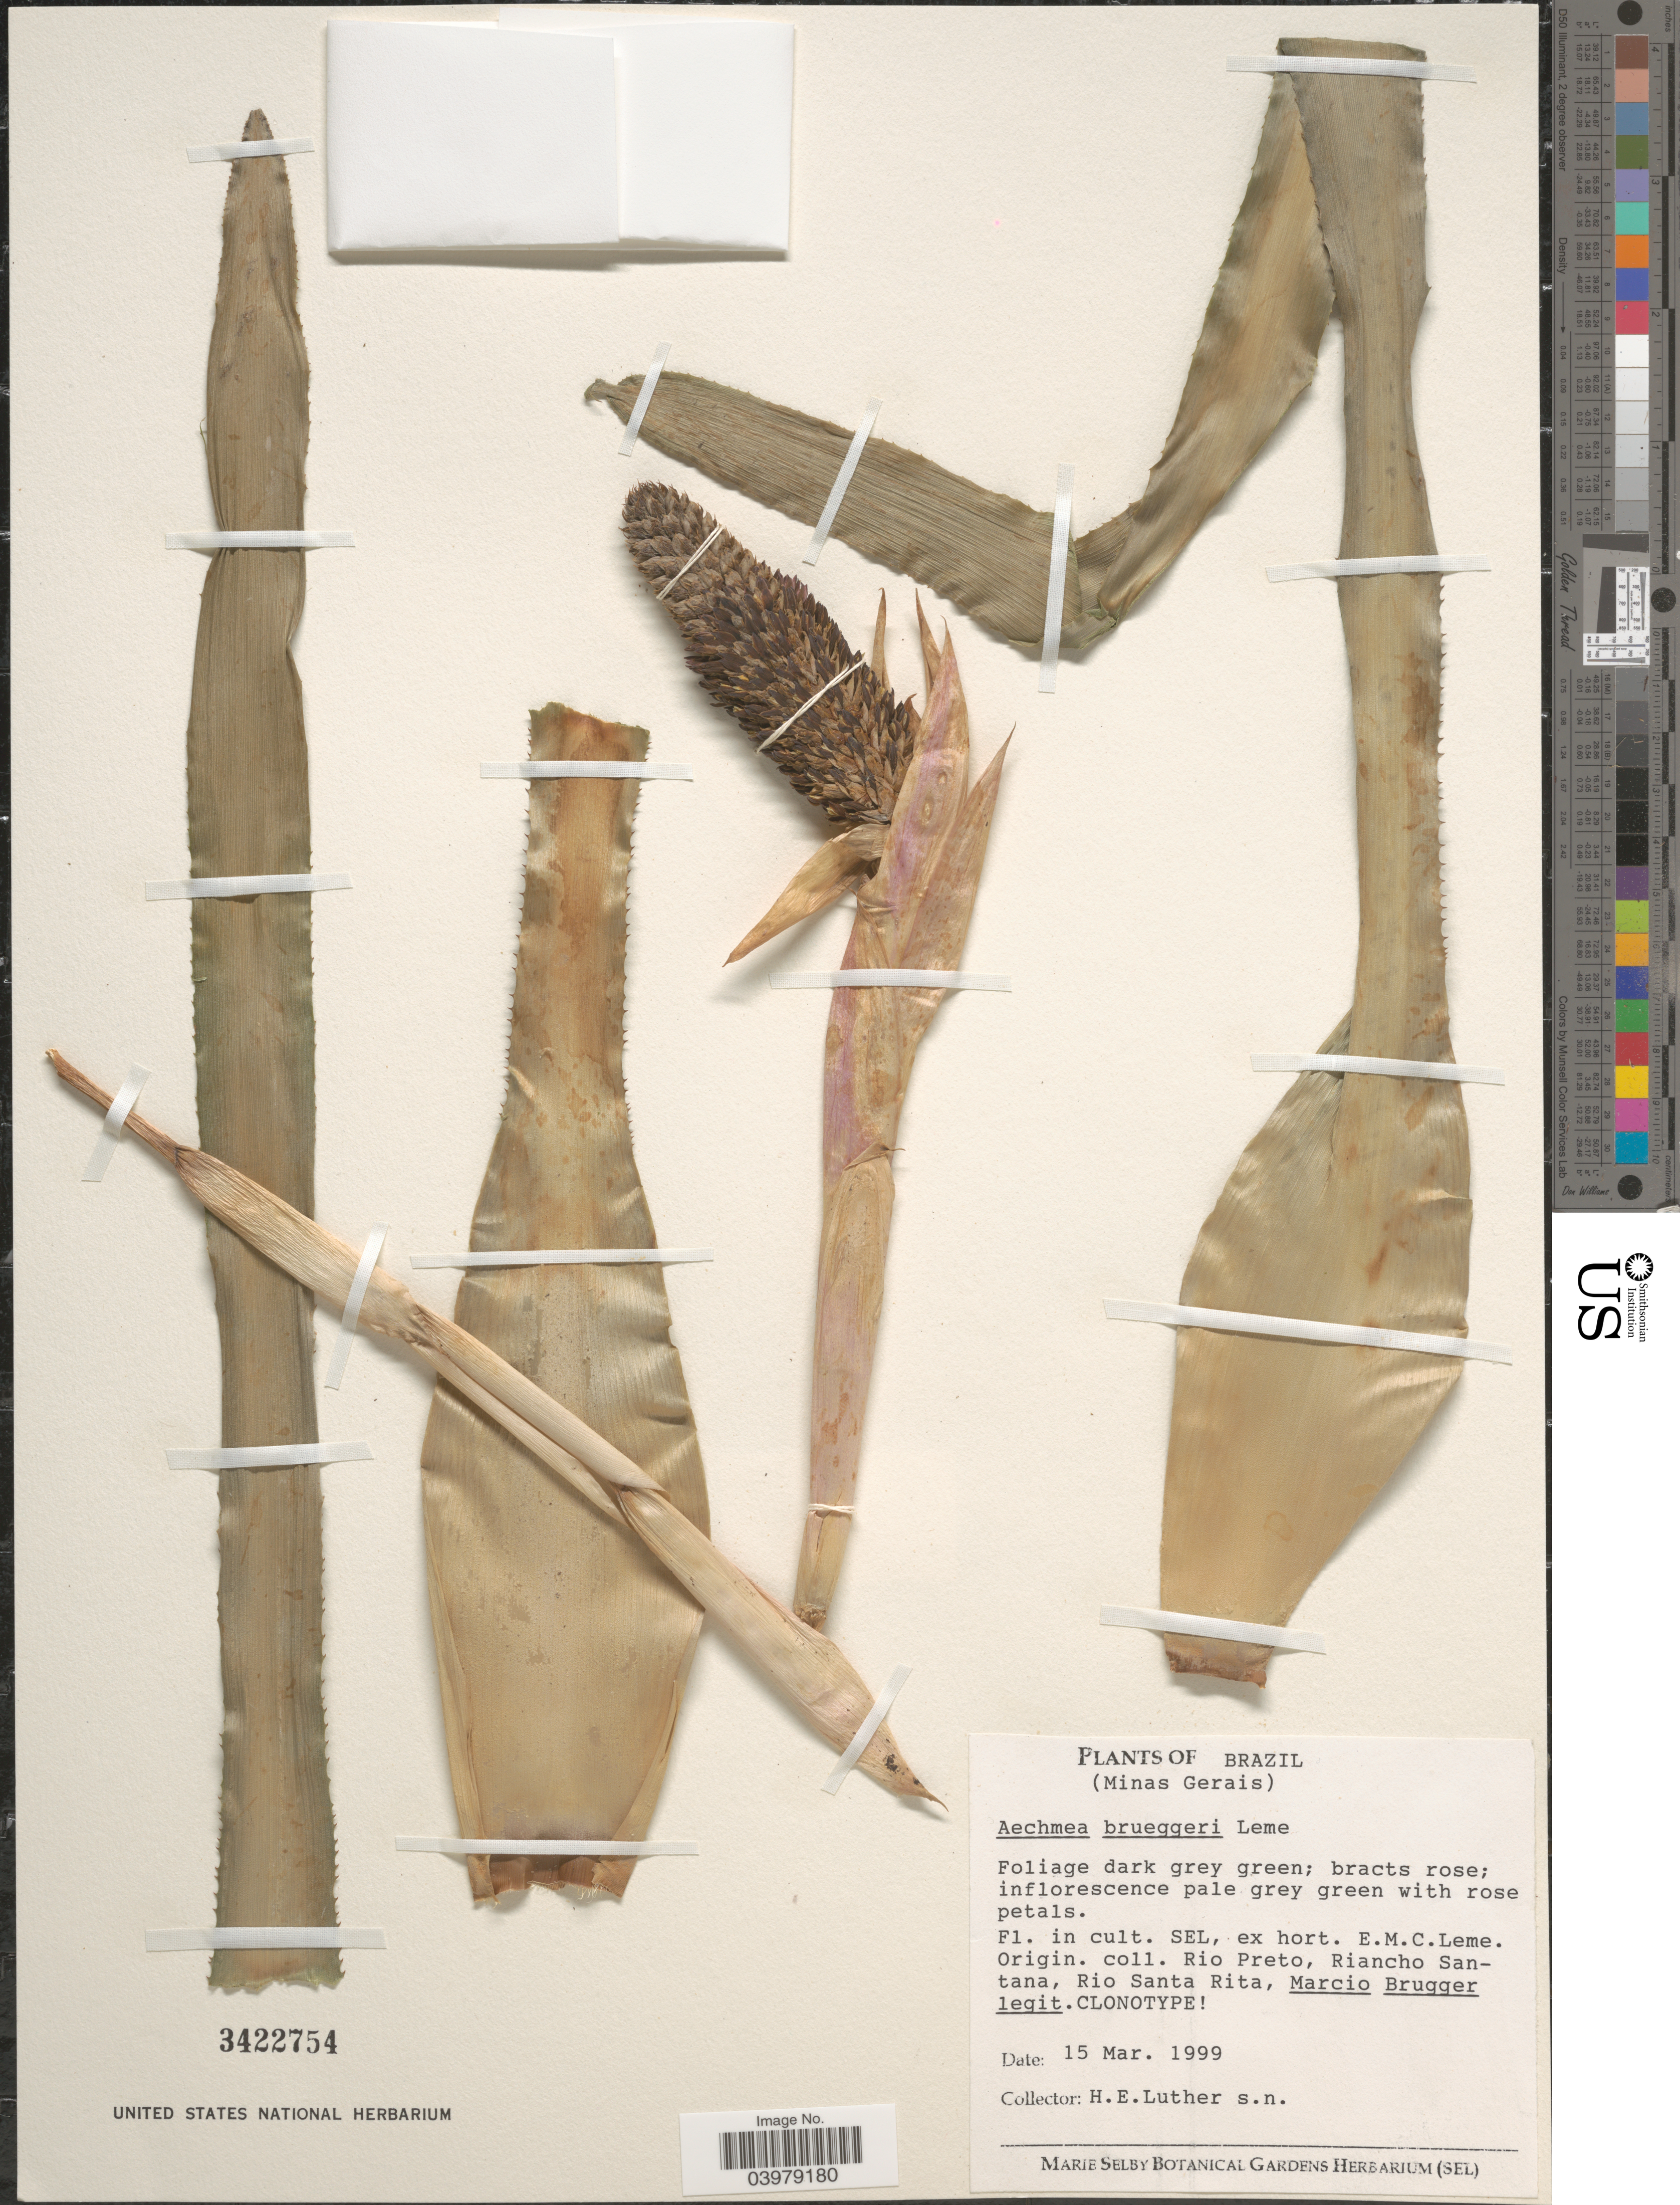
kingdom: Plantae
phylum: Tracheophyta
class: Liliopsida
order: Poales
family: Bromeliaceae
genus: Aechmea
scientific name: Aechmea bruggeri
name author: Leme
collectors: Hans E. Luther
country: United States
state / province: Florida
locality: Sel. Marie Selby Botanical Gardens Herbarium.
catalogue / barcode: US 3422754